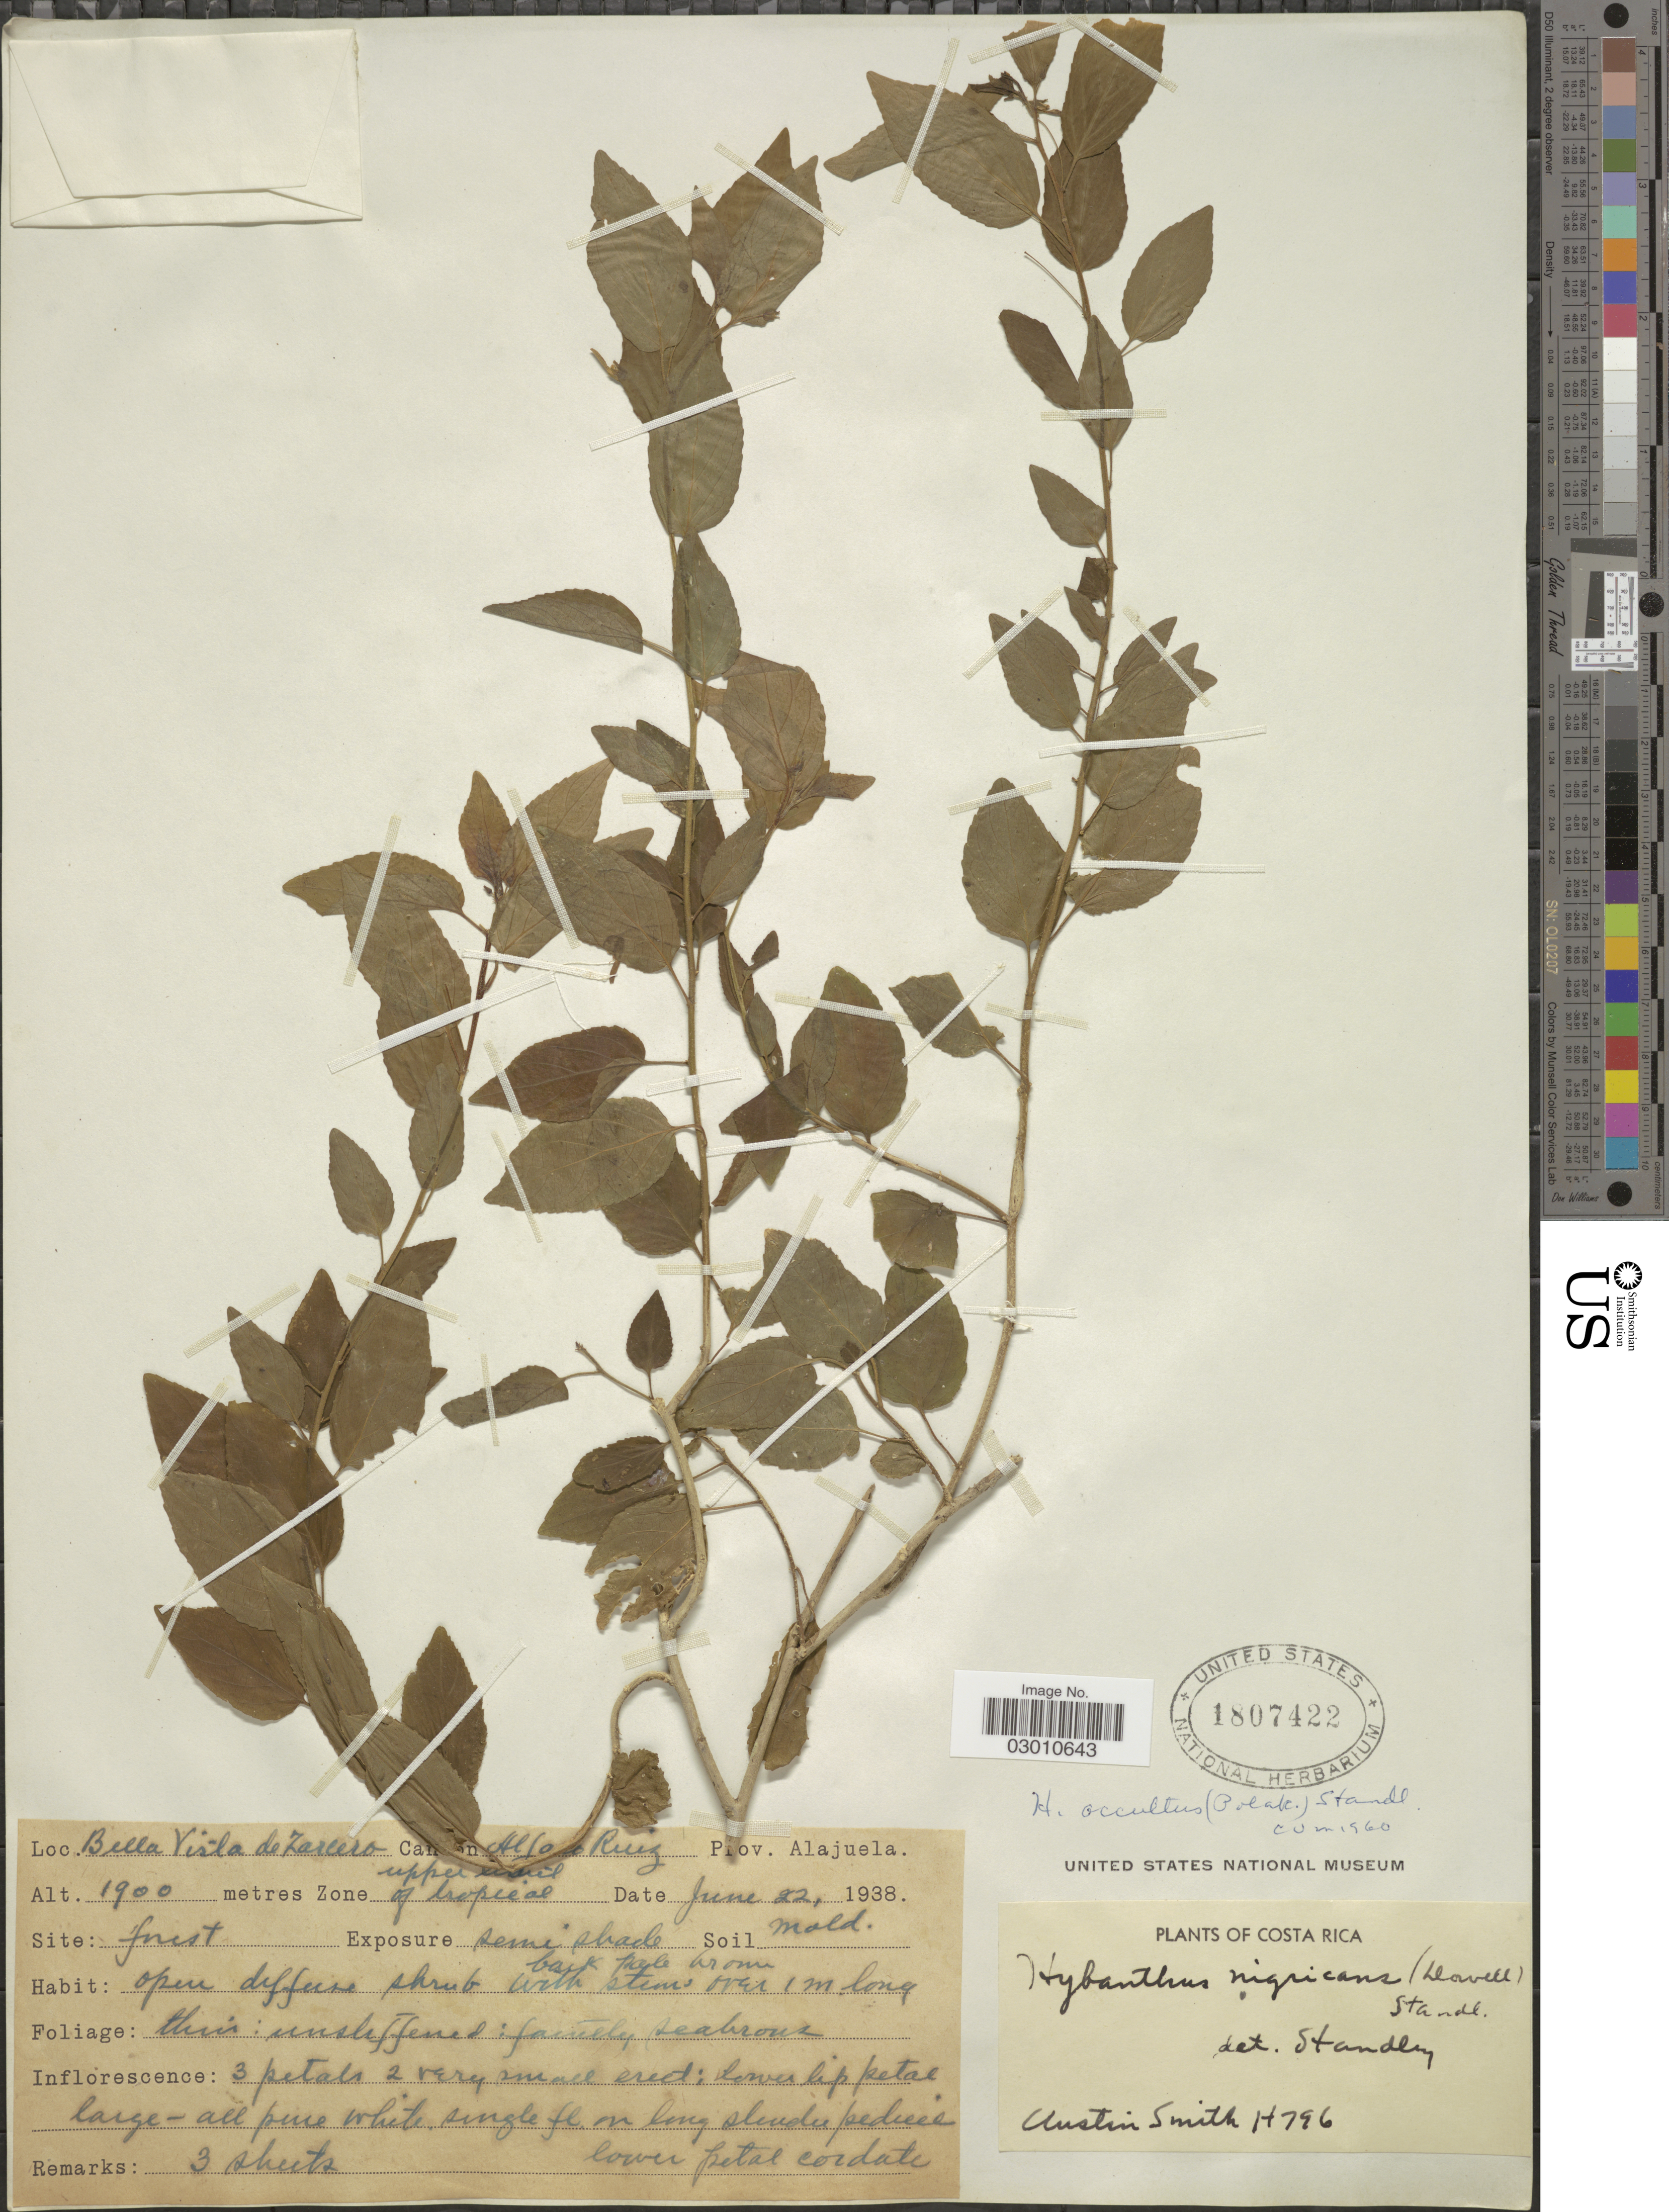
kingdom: Plantae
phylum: Tracheophyta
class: Magnoliopsida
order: Malpighiales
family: Violaceae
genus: Hybanthus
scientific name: Hybanthus galeottii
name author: (Turcz.) C.V. Morton ex L.O. Williams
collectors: Aust P. Smith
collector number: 14796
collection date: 1938-06-22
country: Costa Rica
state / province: Alajuela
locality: Bella Vista de Zarcero. Canton Alfaro Ruiz.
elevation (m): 1900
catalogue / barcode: US 1807422